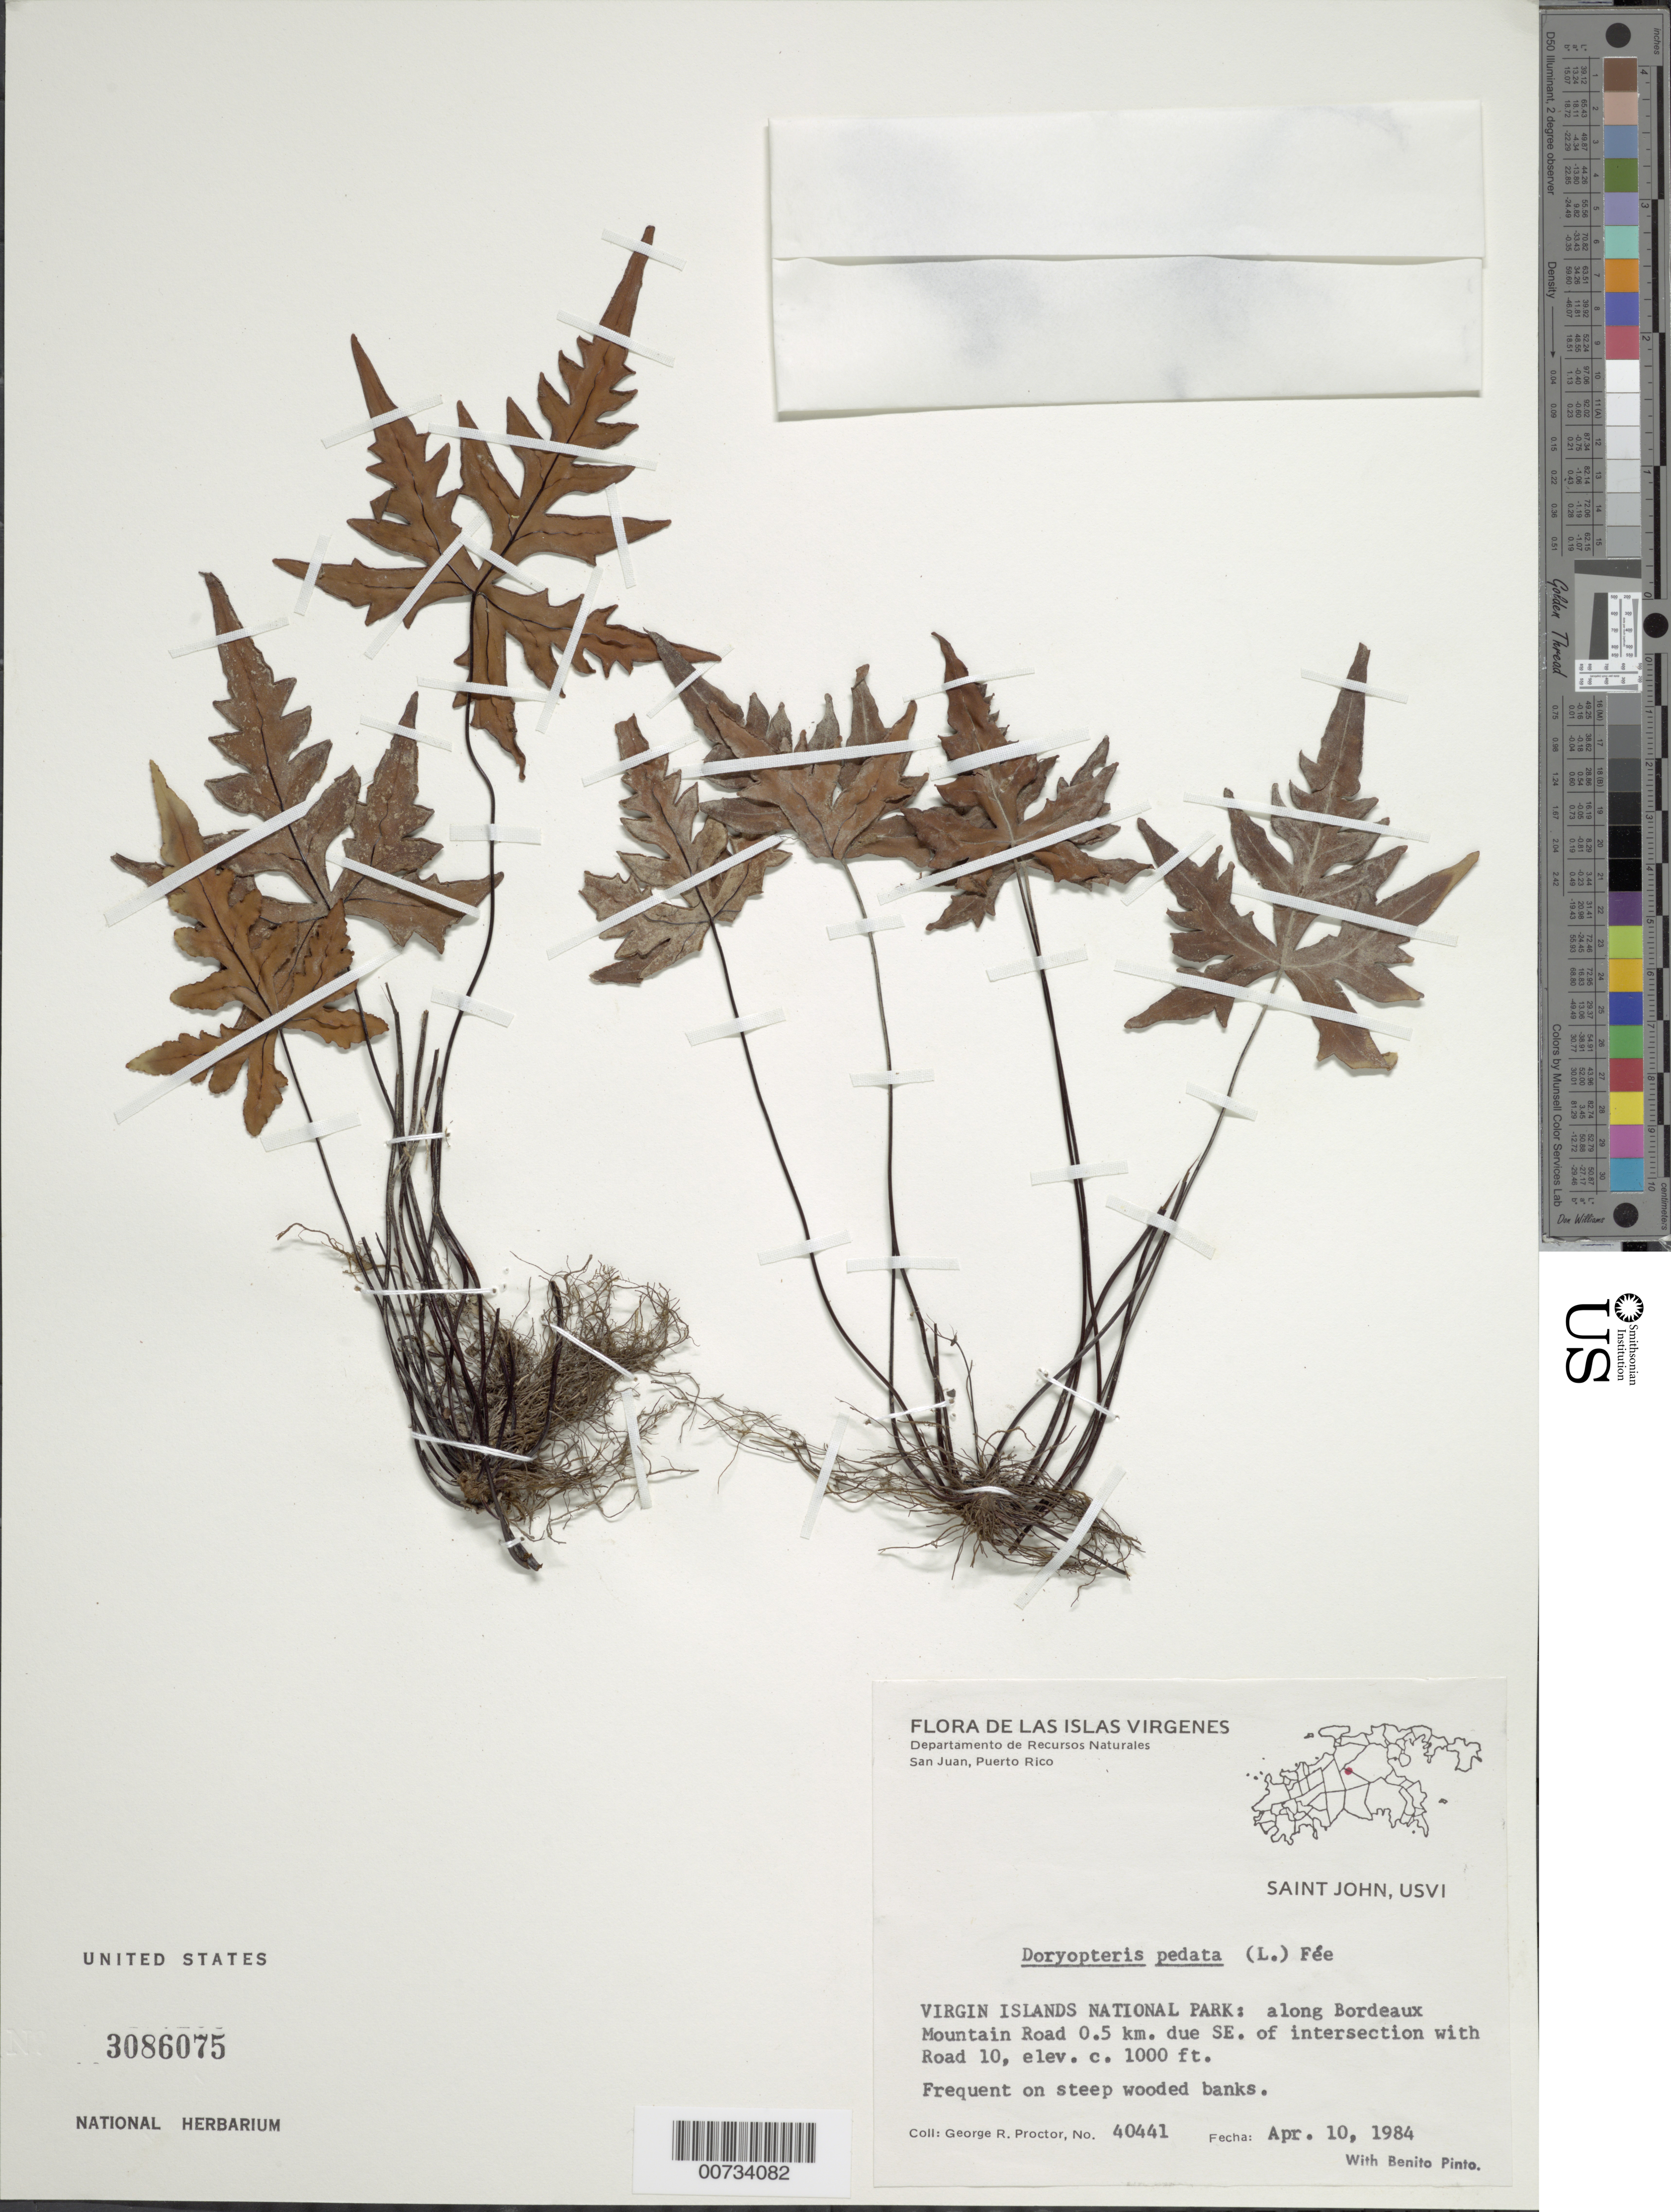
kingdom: Plantae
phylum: Tracheophyta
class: Polypodiopsida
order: Polypodiales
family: Pteridaceae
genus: Doryopteris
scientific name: Doryopteris pedata var. typica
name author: (L.) Fée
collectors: G. R. Proctor & B. Pinto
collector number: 40441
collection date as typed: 10 Apr 1984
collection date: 1984-04-10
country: U.S. Virgin Islands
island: St. John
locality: Virgin Is. Natl. Park: along Bordeaux Mt. Road 0.5 km due SE of intersection w/Road 10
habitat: Steep wooded banks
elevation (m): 305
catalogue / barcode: US 3086075